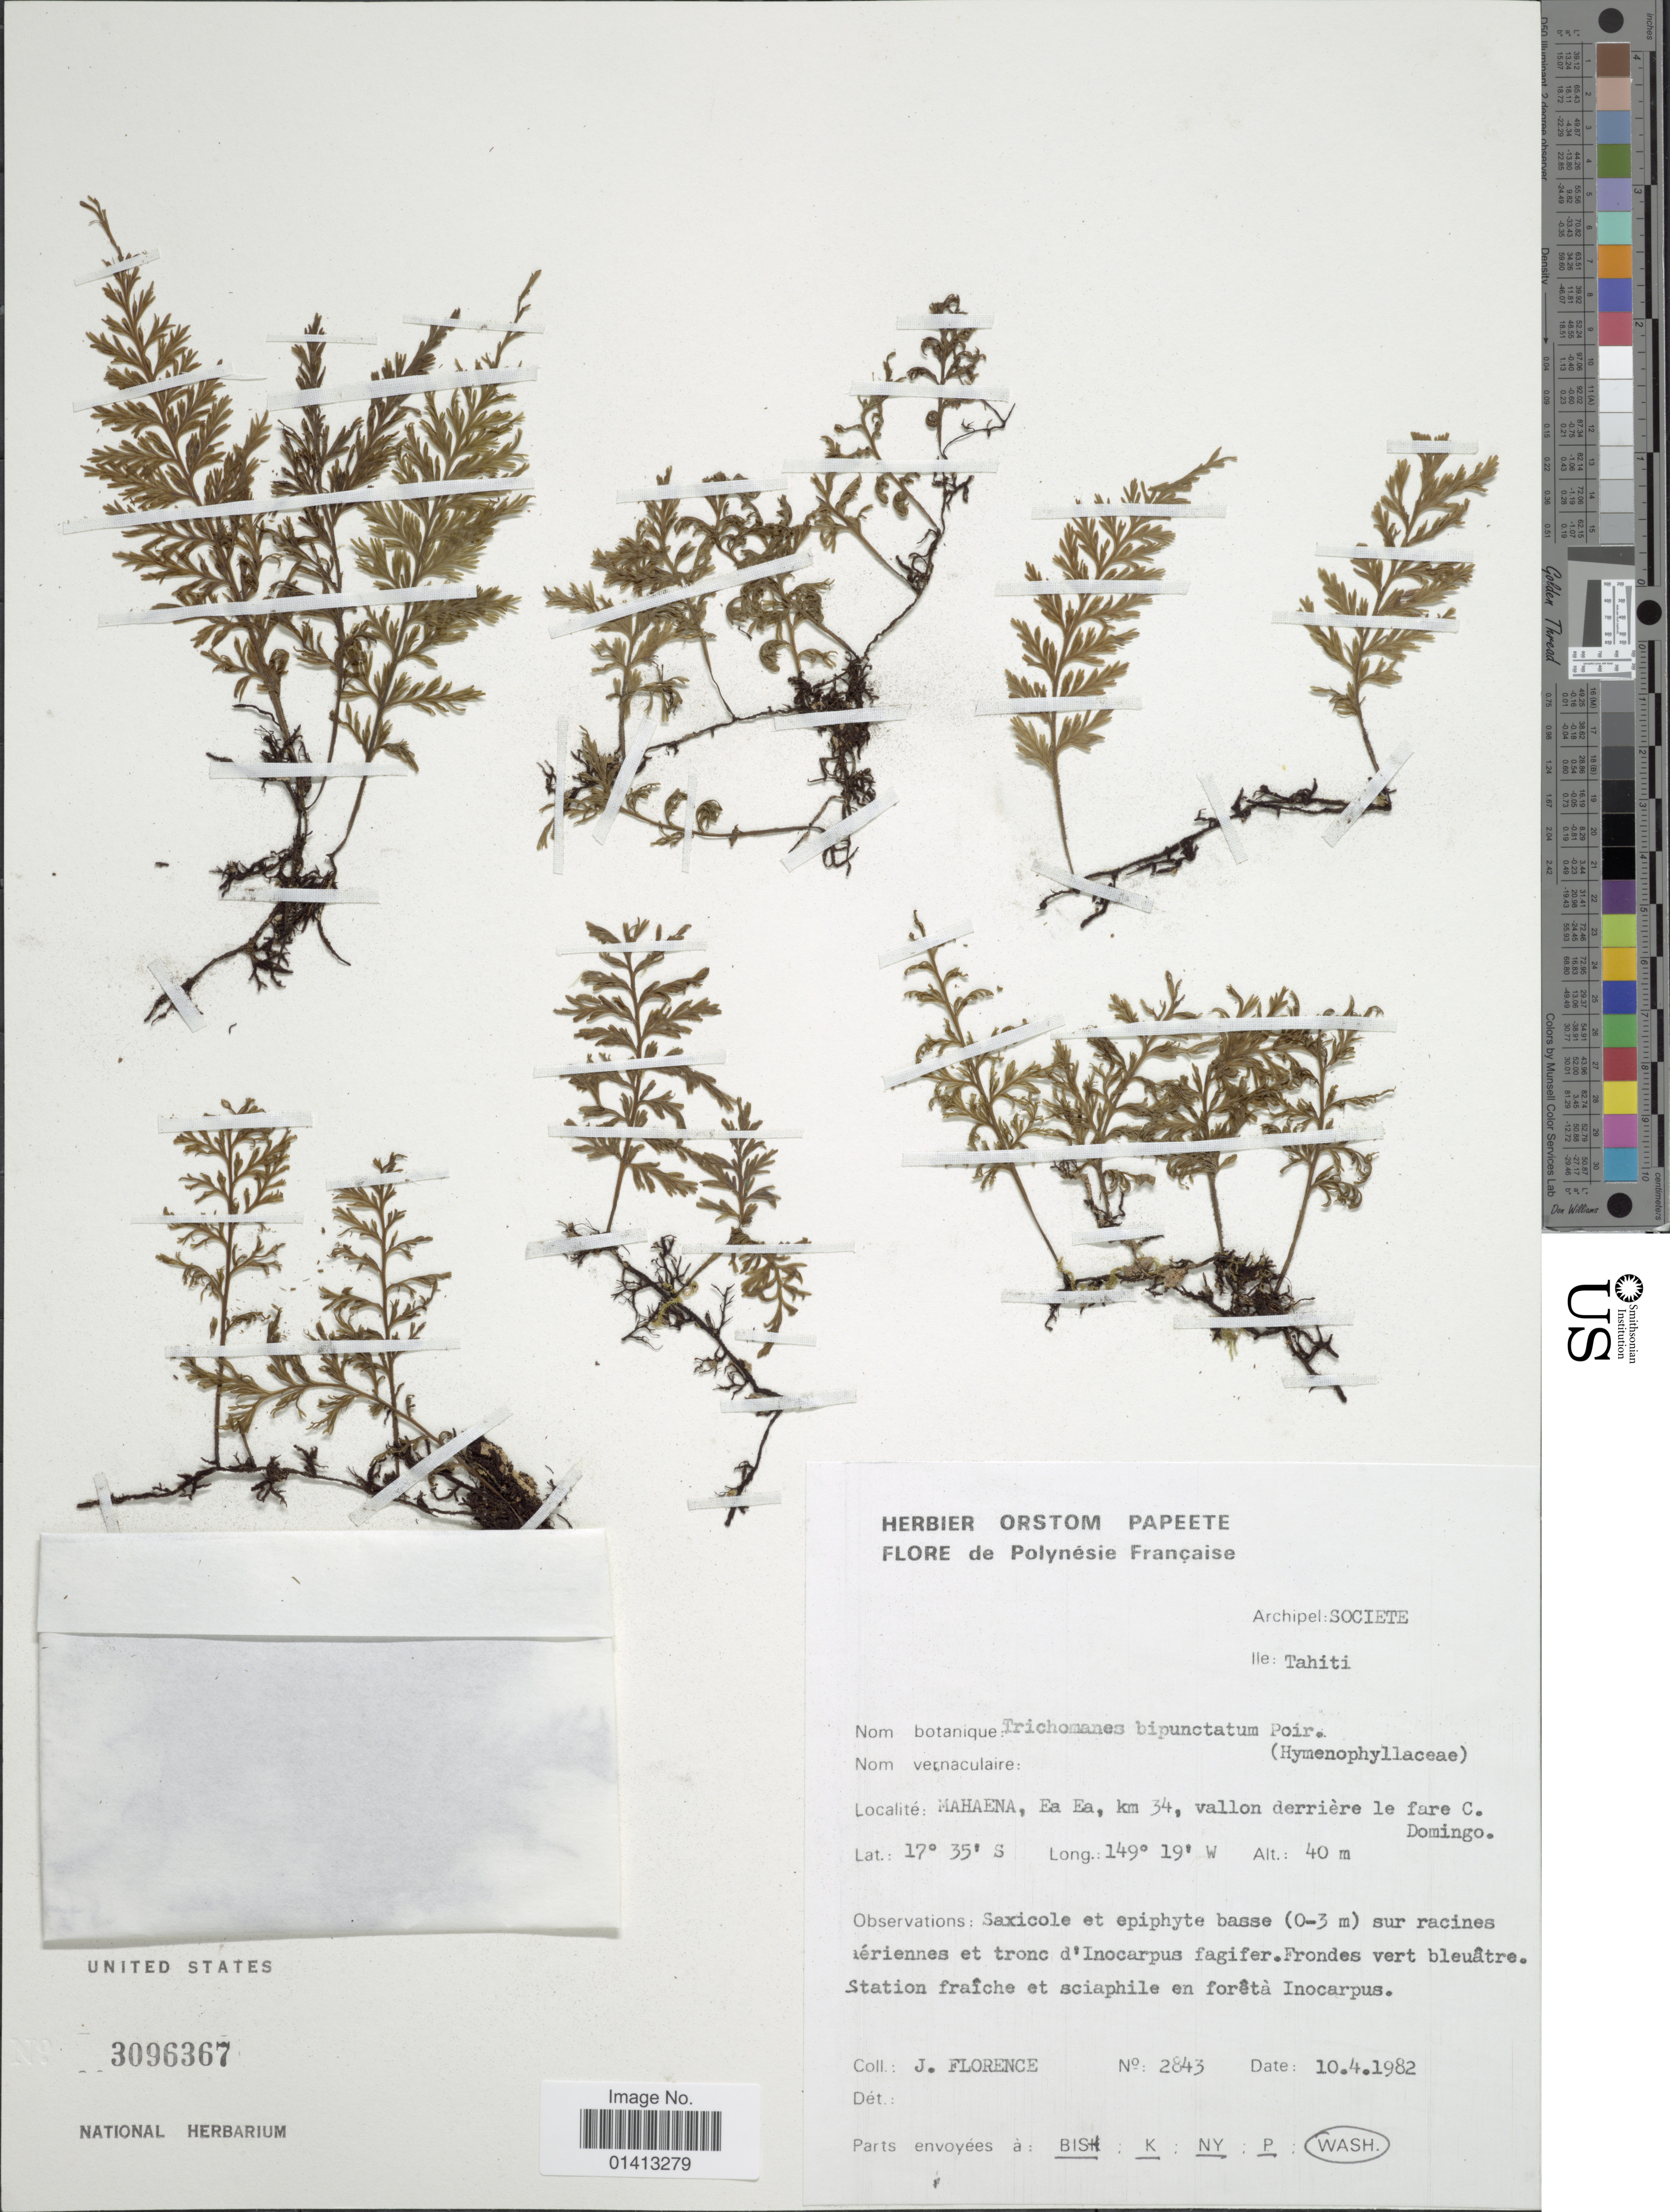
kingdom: Plantae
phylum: Tracheophyta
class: Polypodiopsida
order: Hymenophyllales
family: Hymenophyllaceae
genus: Crepidomanes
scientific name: Crepidomanes bipunctatum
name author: (Poir.) Copel.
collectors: J. Florence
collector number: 2843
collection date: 1982-04-10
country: French Polynesia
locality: Archipel: Scoiete, Ile: Tahiti, Mataeia. Ea Ea, km 34, vallon derrière le fare C Domingo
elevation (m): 40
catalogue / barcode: US 3096367